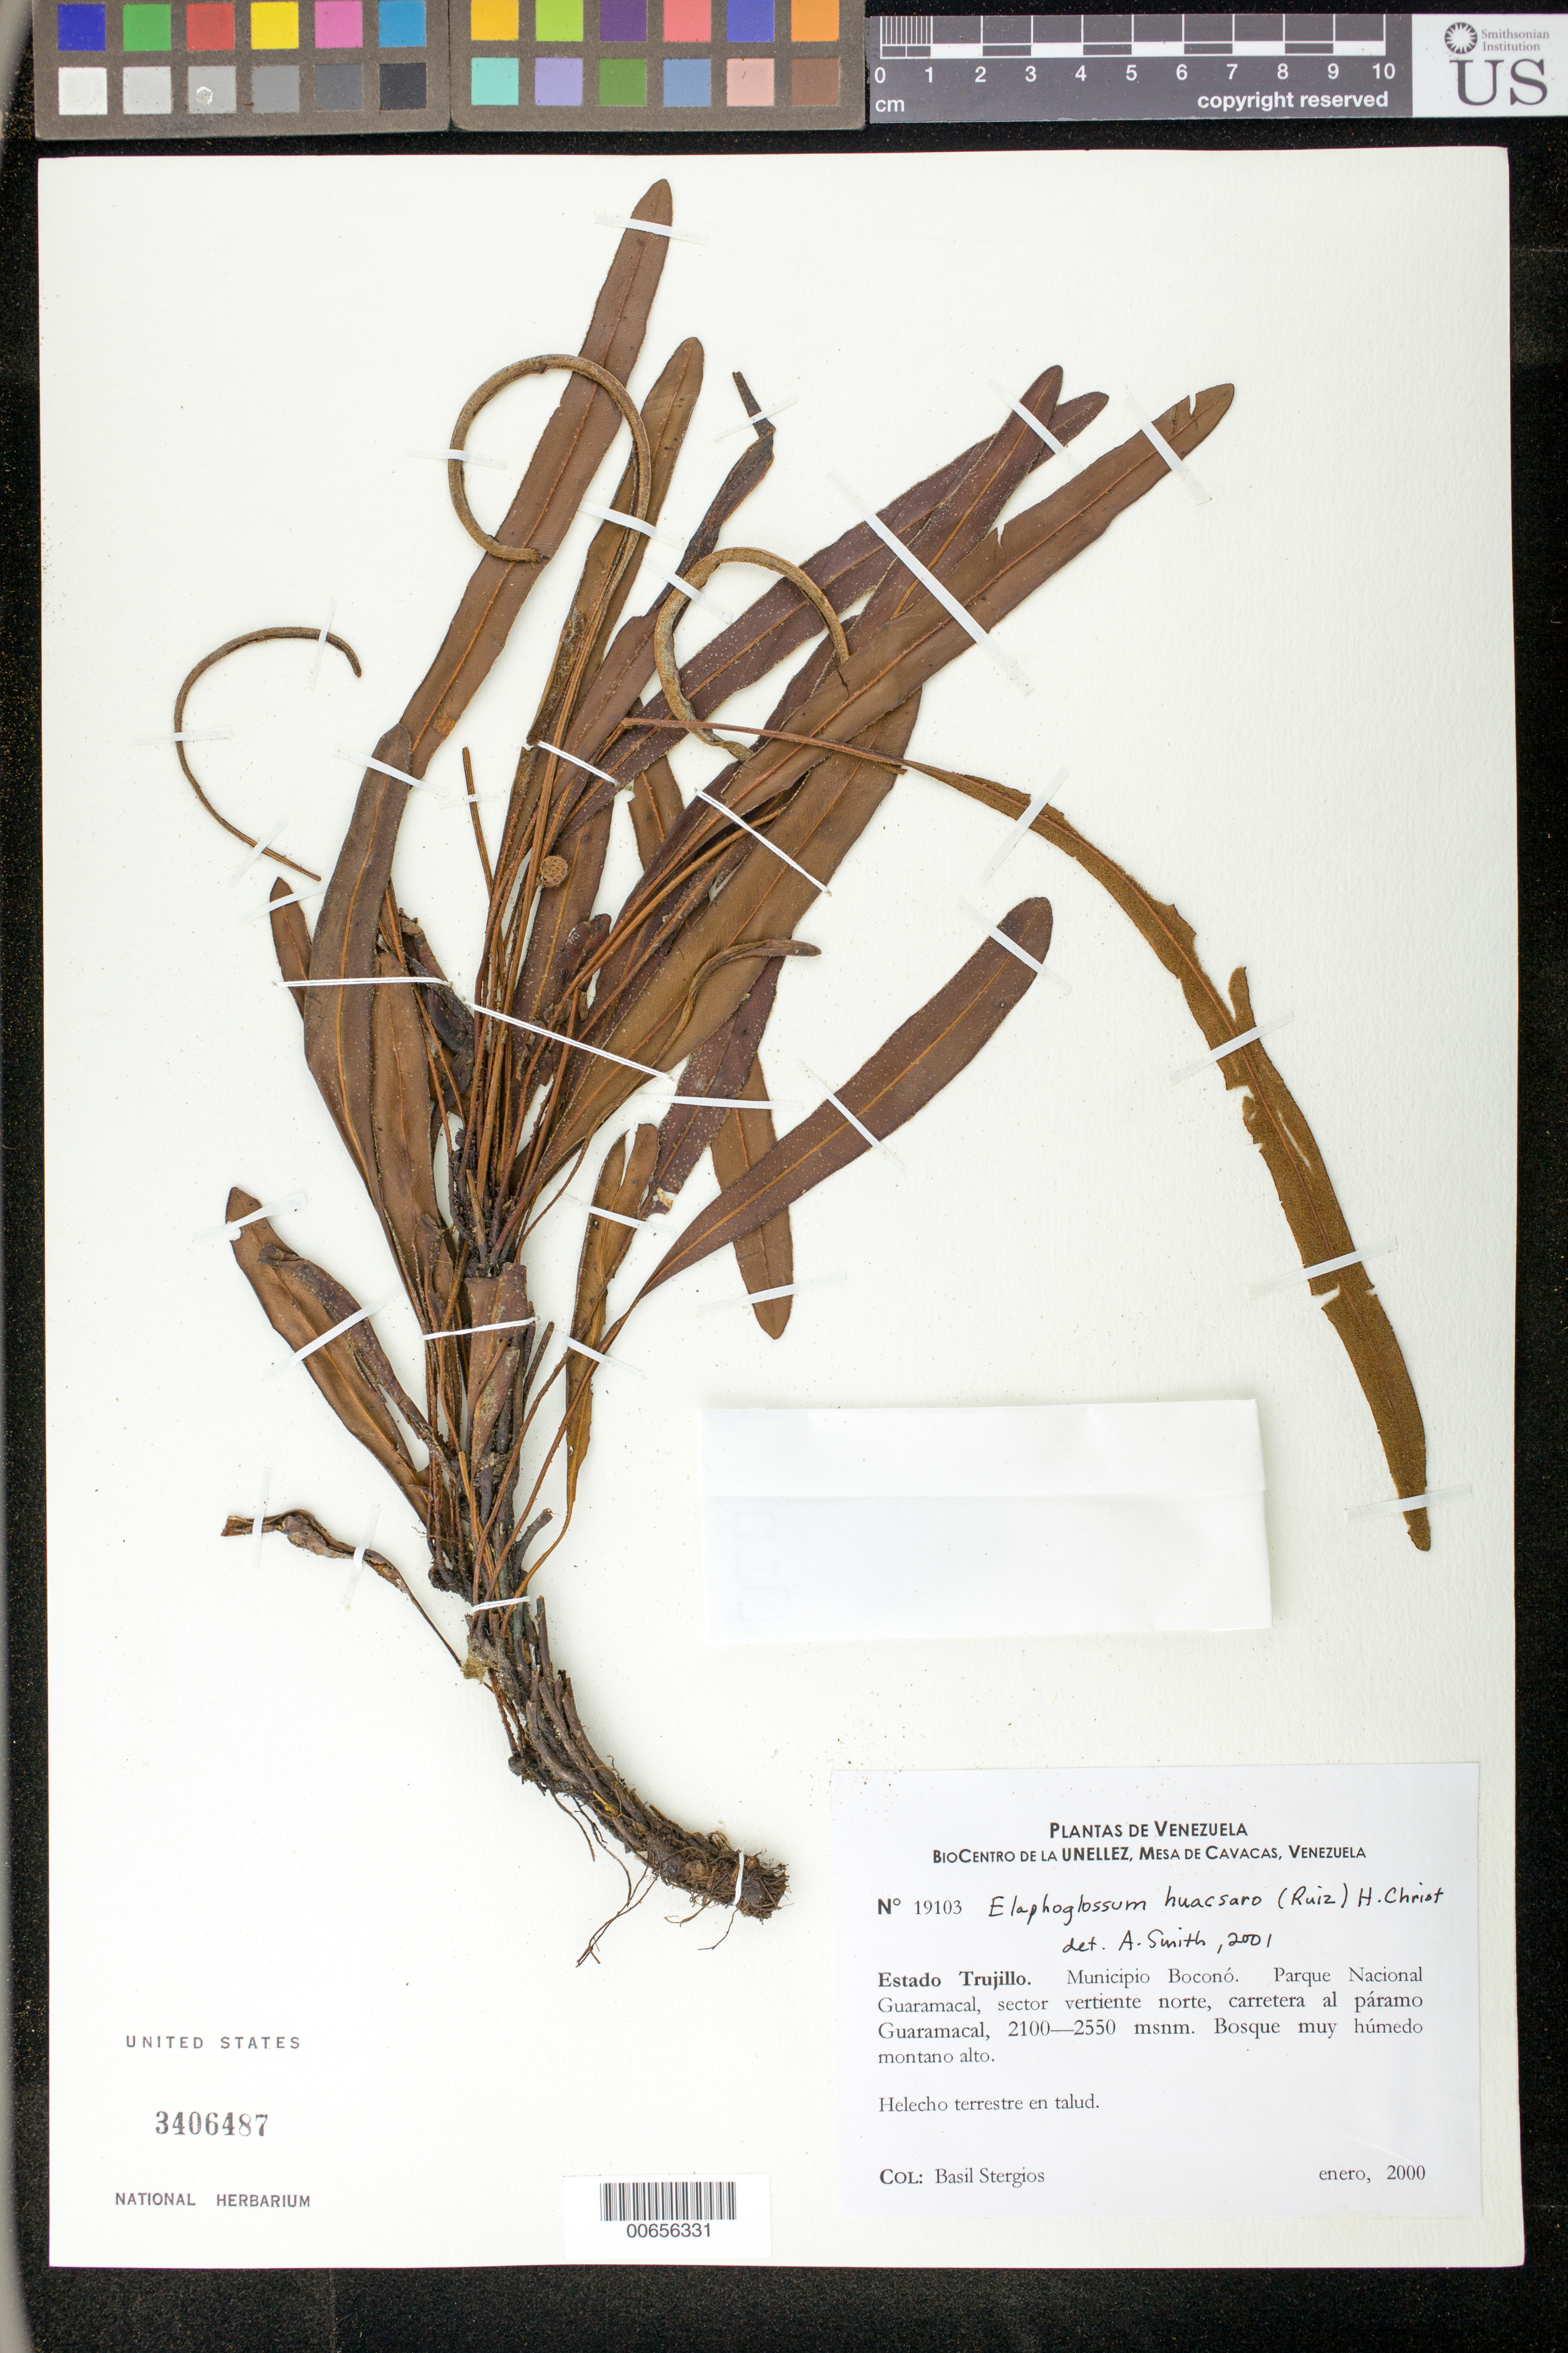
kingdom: Plantae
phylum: Tracheophyta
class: Polypodiopsida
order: Polypodiales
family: Dryopteridaceae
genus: Elaphoglossum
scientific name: Elaphoglossum huacsaro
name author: (Ruiz) Christ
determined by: Smith, Alan R., (UC)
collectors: B. G. Stergios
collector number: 19103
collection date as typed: Jan 2000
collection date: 2000-01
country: Venezuela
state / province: Trujillo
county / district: Boconó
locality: Parque Nacional Guaramacal, vertiente N, carretera al páramo Guaramacal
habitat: Bosque muy húmedo montano alto.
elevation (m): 2100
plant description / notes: PORT, UC, US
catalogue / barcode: US 3406487